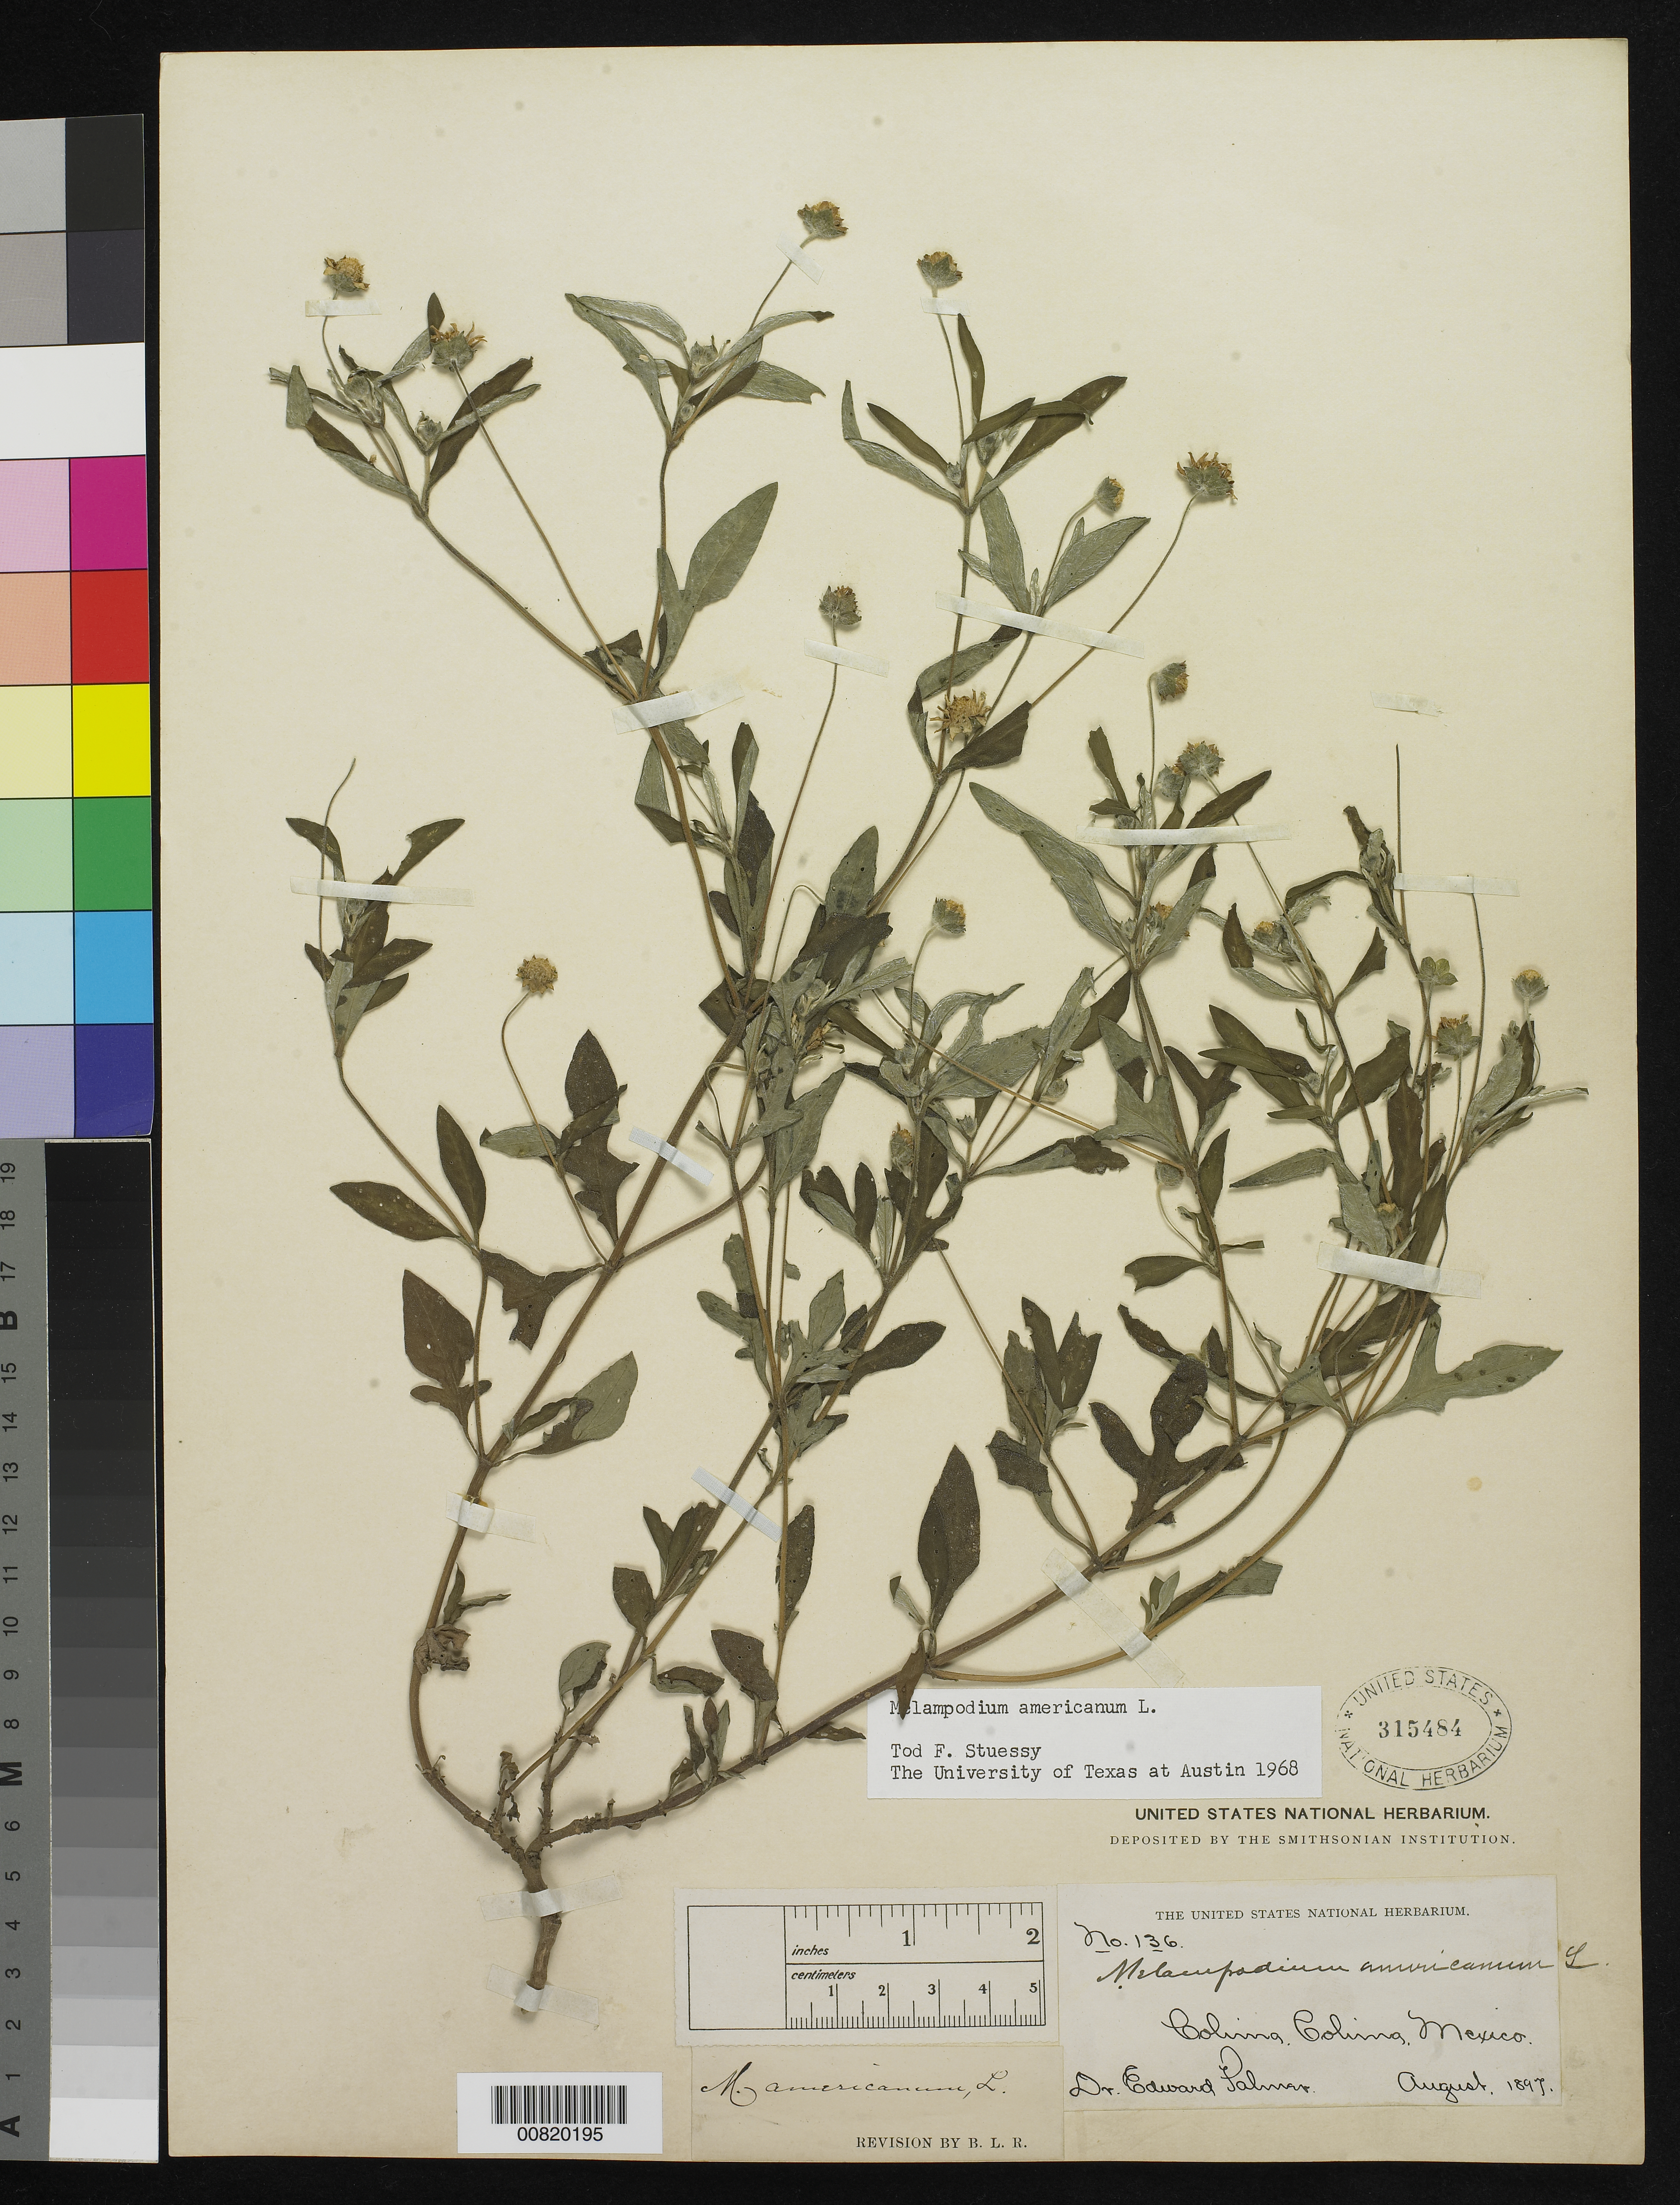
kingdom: Plantae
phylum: Tracheophyta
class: Magnoliopsida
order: Asterales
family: Asteraceae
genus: Melampodium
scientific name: Melampodium americanum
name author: L.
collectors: E. Palmer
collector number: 136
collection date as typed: Aug 1897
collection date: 1897-08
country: Mexico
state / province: Colima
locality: Colima, Colima.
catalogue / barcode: US 315484